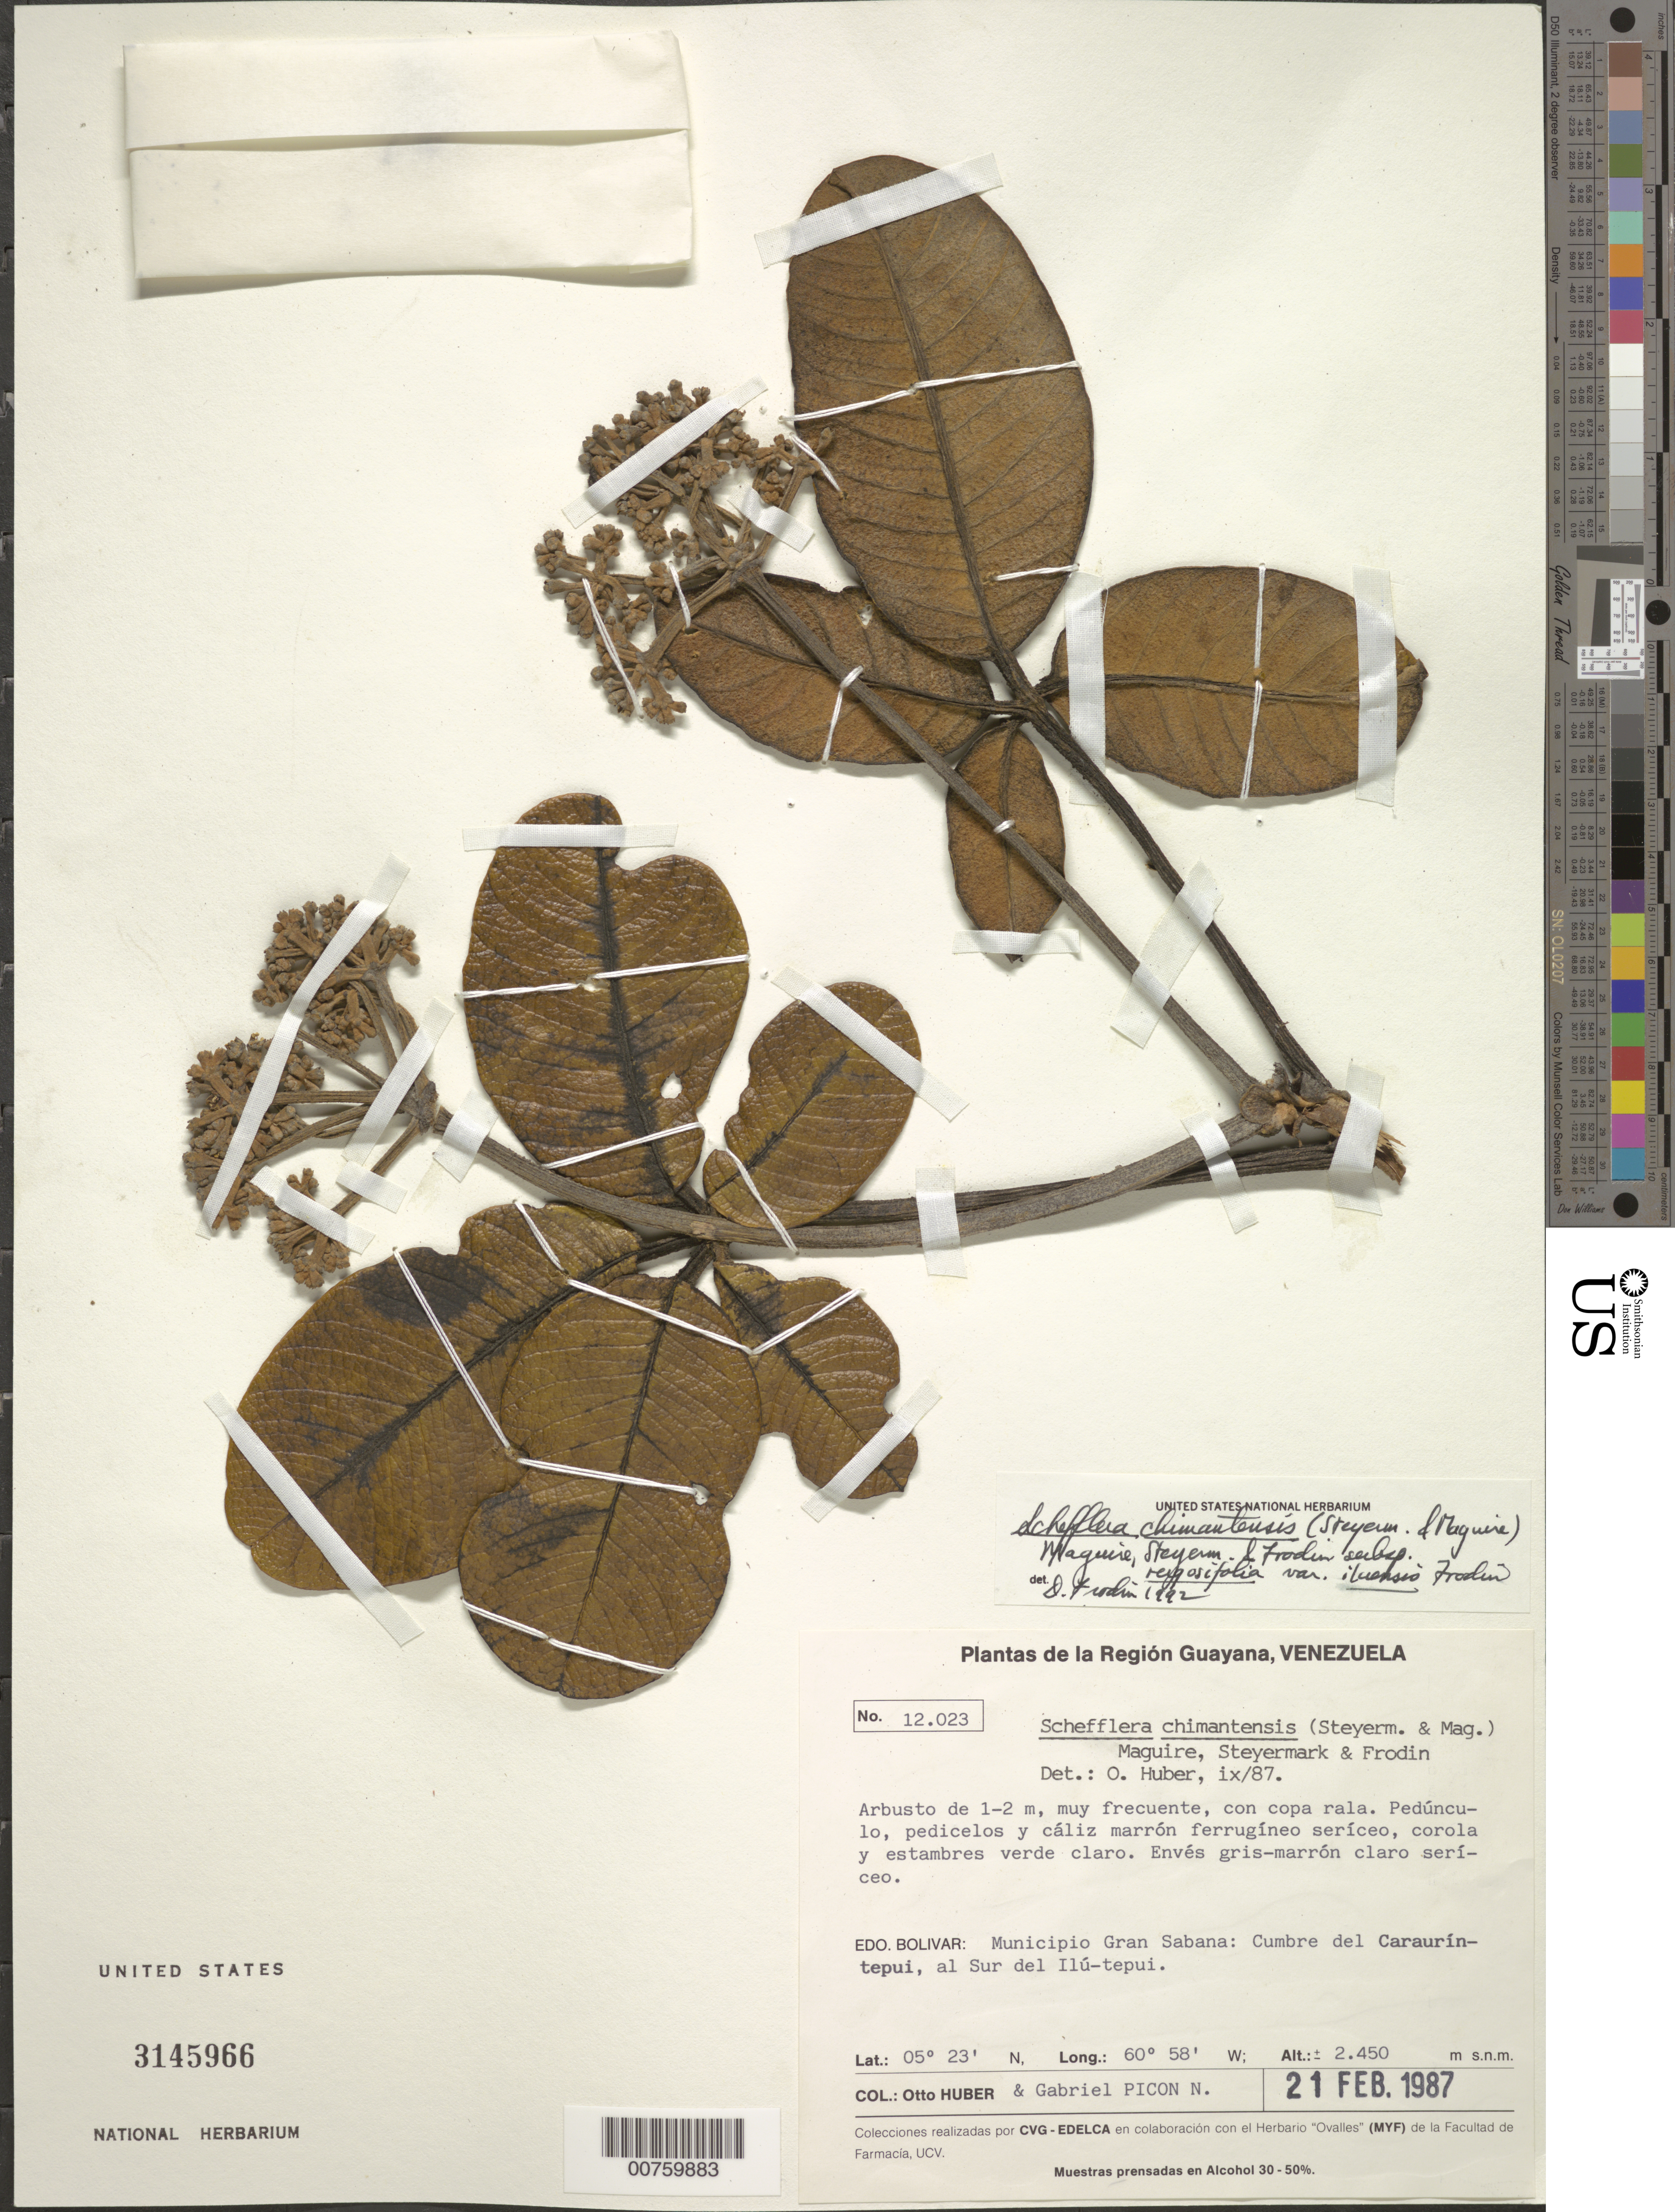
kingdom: Plantae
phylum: Tracheophyta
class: Magnoliopsida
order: Apiales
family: Araliaceae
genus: Schefflera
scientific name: Schefflera chimantensis var. iluensis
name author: Frodin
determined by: Frodin, D. G.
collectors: O. Huber & G. Picón Navas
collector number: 12023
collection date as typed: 21-Feb-87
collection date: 1987-02-21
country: Venezuela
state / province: Bolívar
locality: Mun. Gran Sabana, cumbre del Caraurín-tepuí, al Sur del Ilú-tepuí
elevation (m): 2450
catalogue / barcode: US 3145966